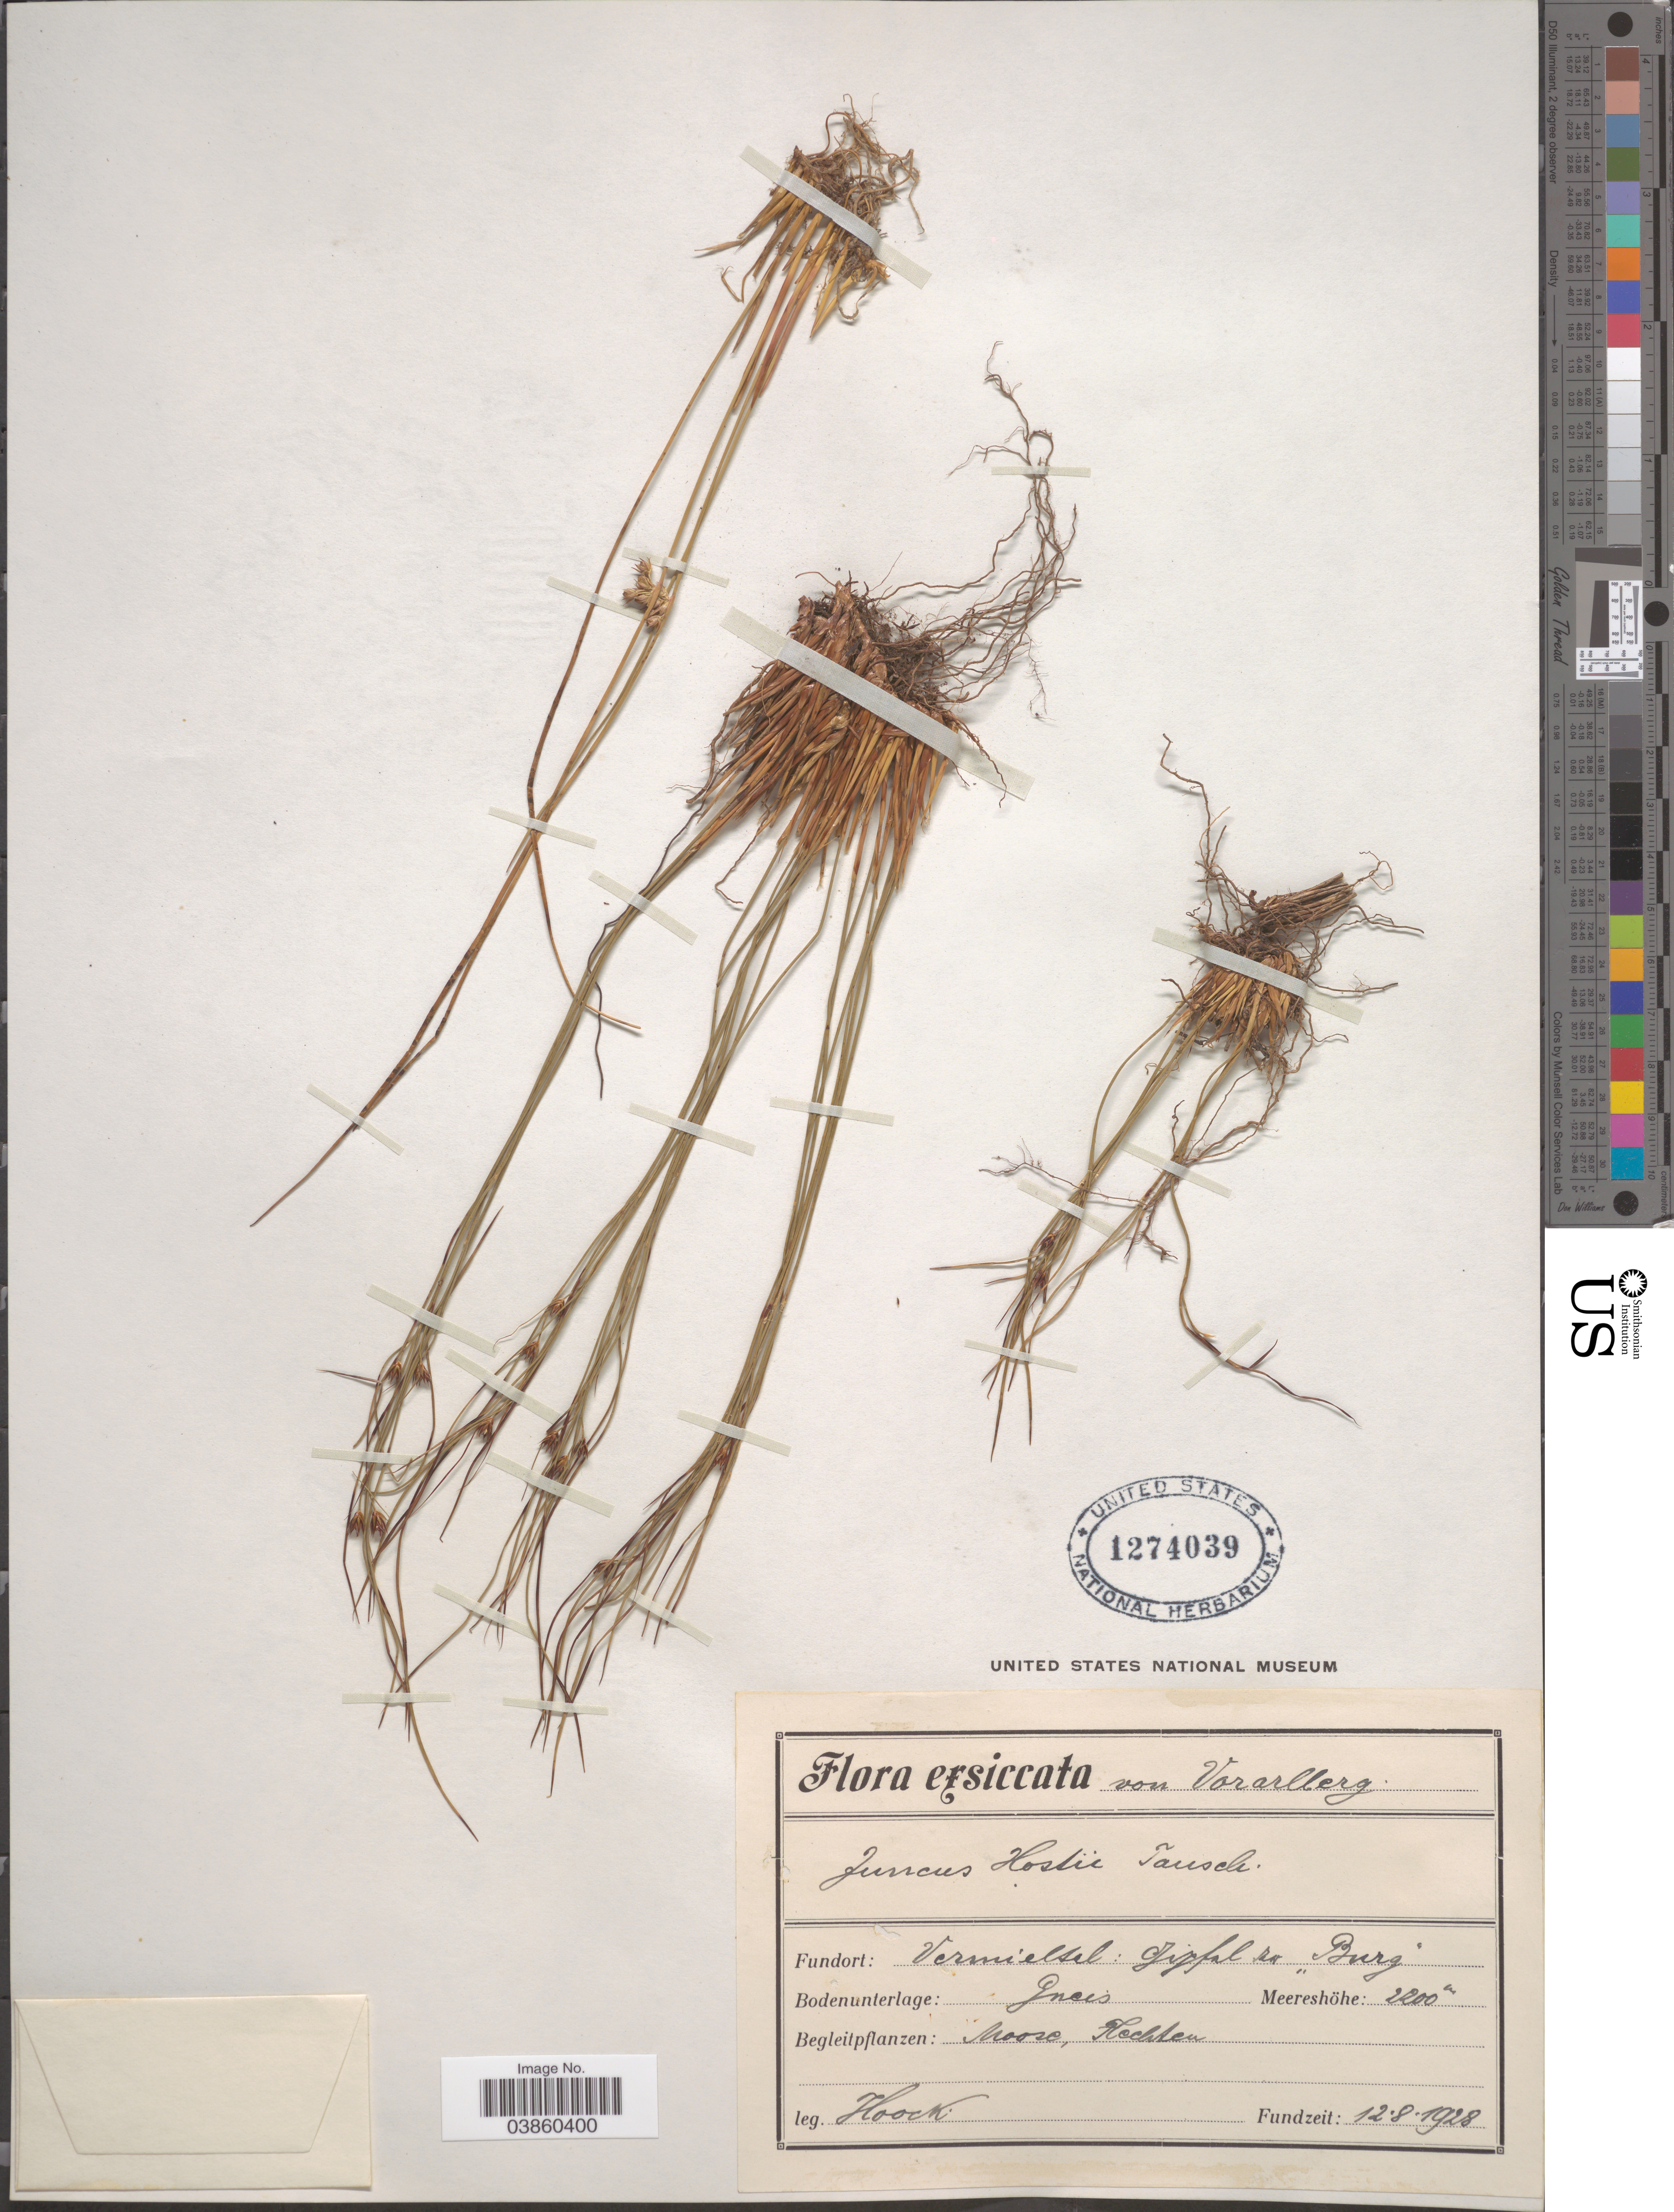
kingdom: Plantae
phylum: Tracheophyta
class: Liliopsida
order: Poales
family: Juncaceae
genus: Juncus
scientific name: Juncus hostii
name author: Tausch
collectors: -. Hoock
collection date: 1928-08-12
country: Austria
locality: Von Vorarllerg. Fundort: Vermiellsel: Gipfel so "Burg".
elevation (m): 2000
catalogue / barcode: US 1274039